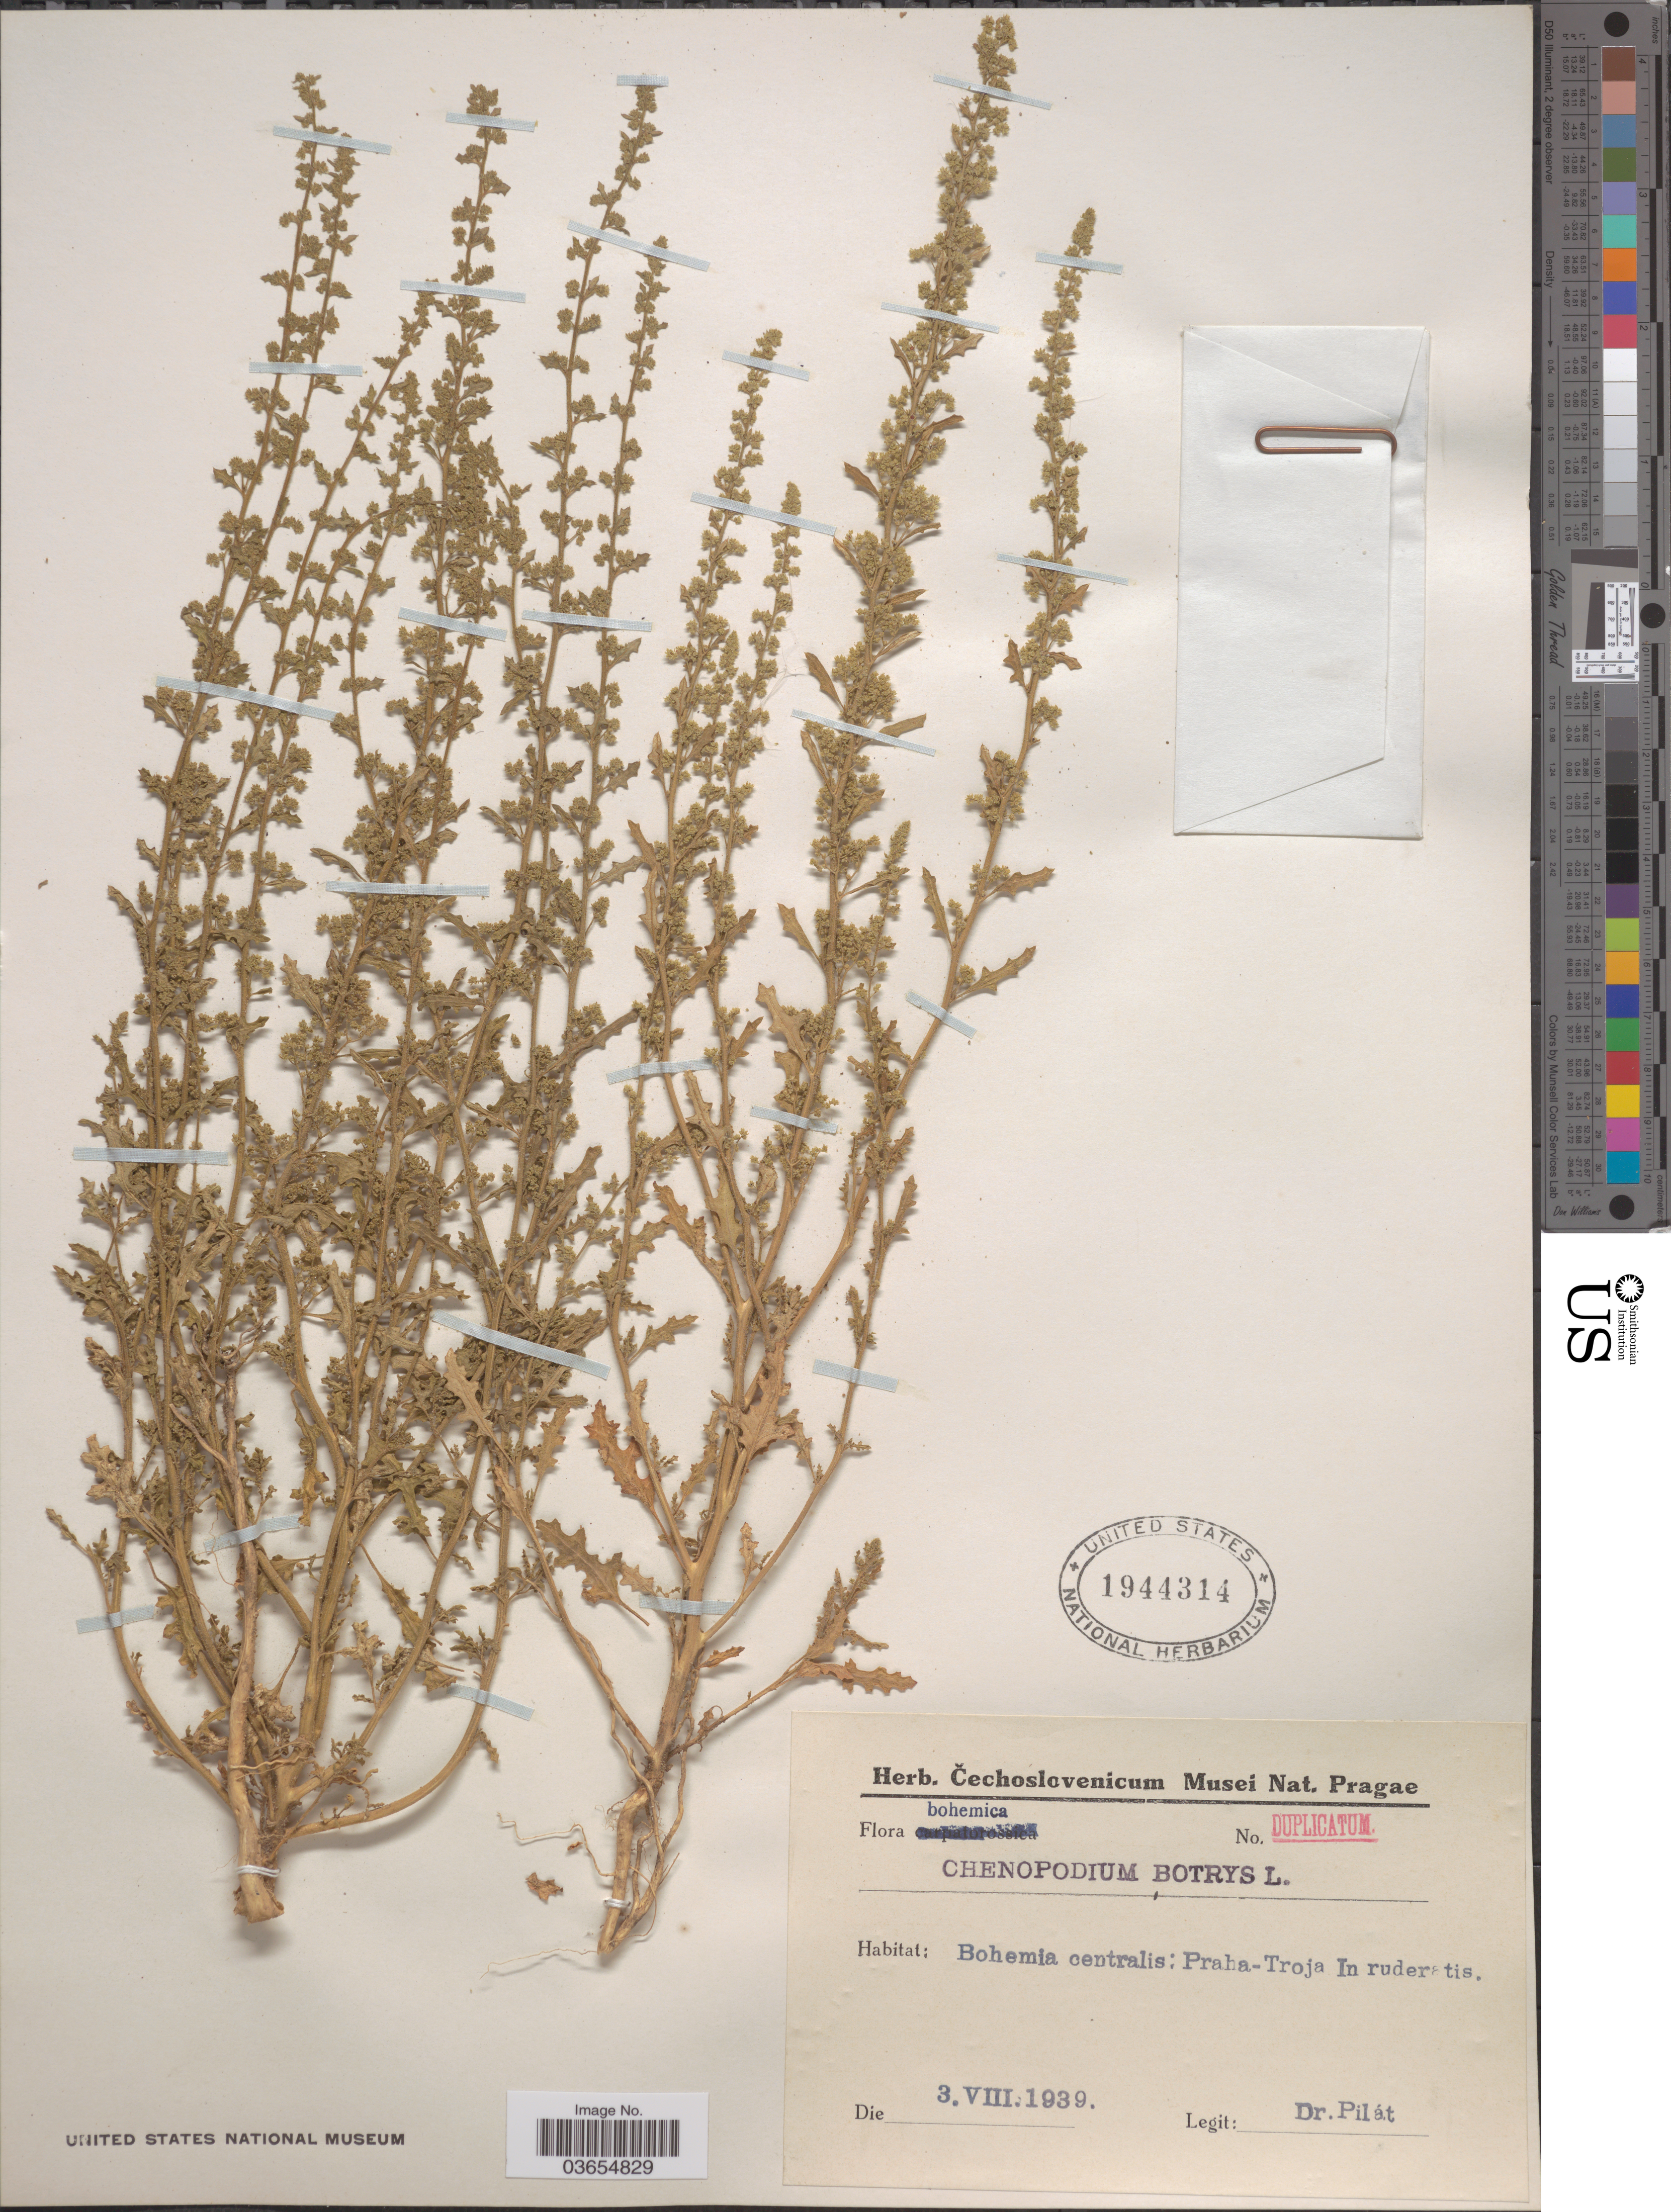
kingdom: Plantae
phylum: Tracheophyta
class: Magnoliopsida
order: Caryophyllales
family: Amaranthaceae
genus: Chenopodium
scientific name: Chenopodium botrys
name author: L.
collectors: Pilát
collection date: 1939-08-03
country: Czechia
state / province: Central Bohemian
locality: Bohemia centralis: Praha-Troja In ruderatis.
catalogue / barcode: US 1944314